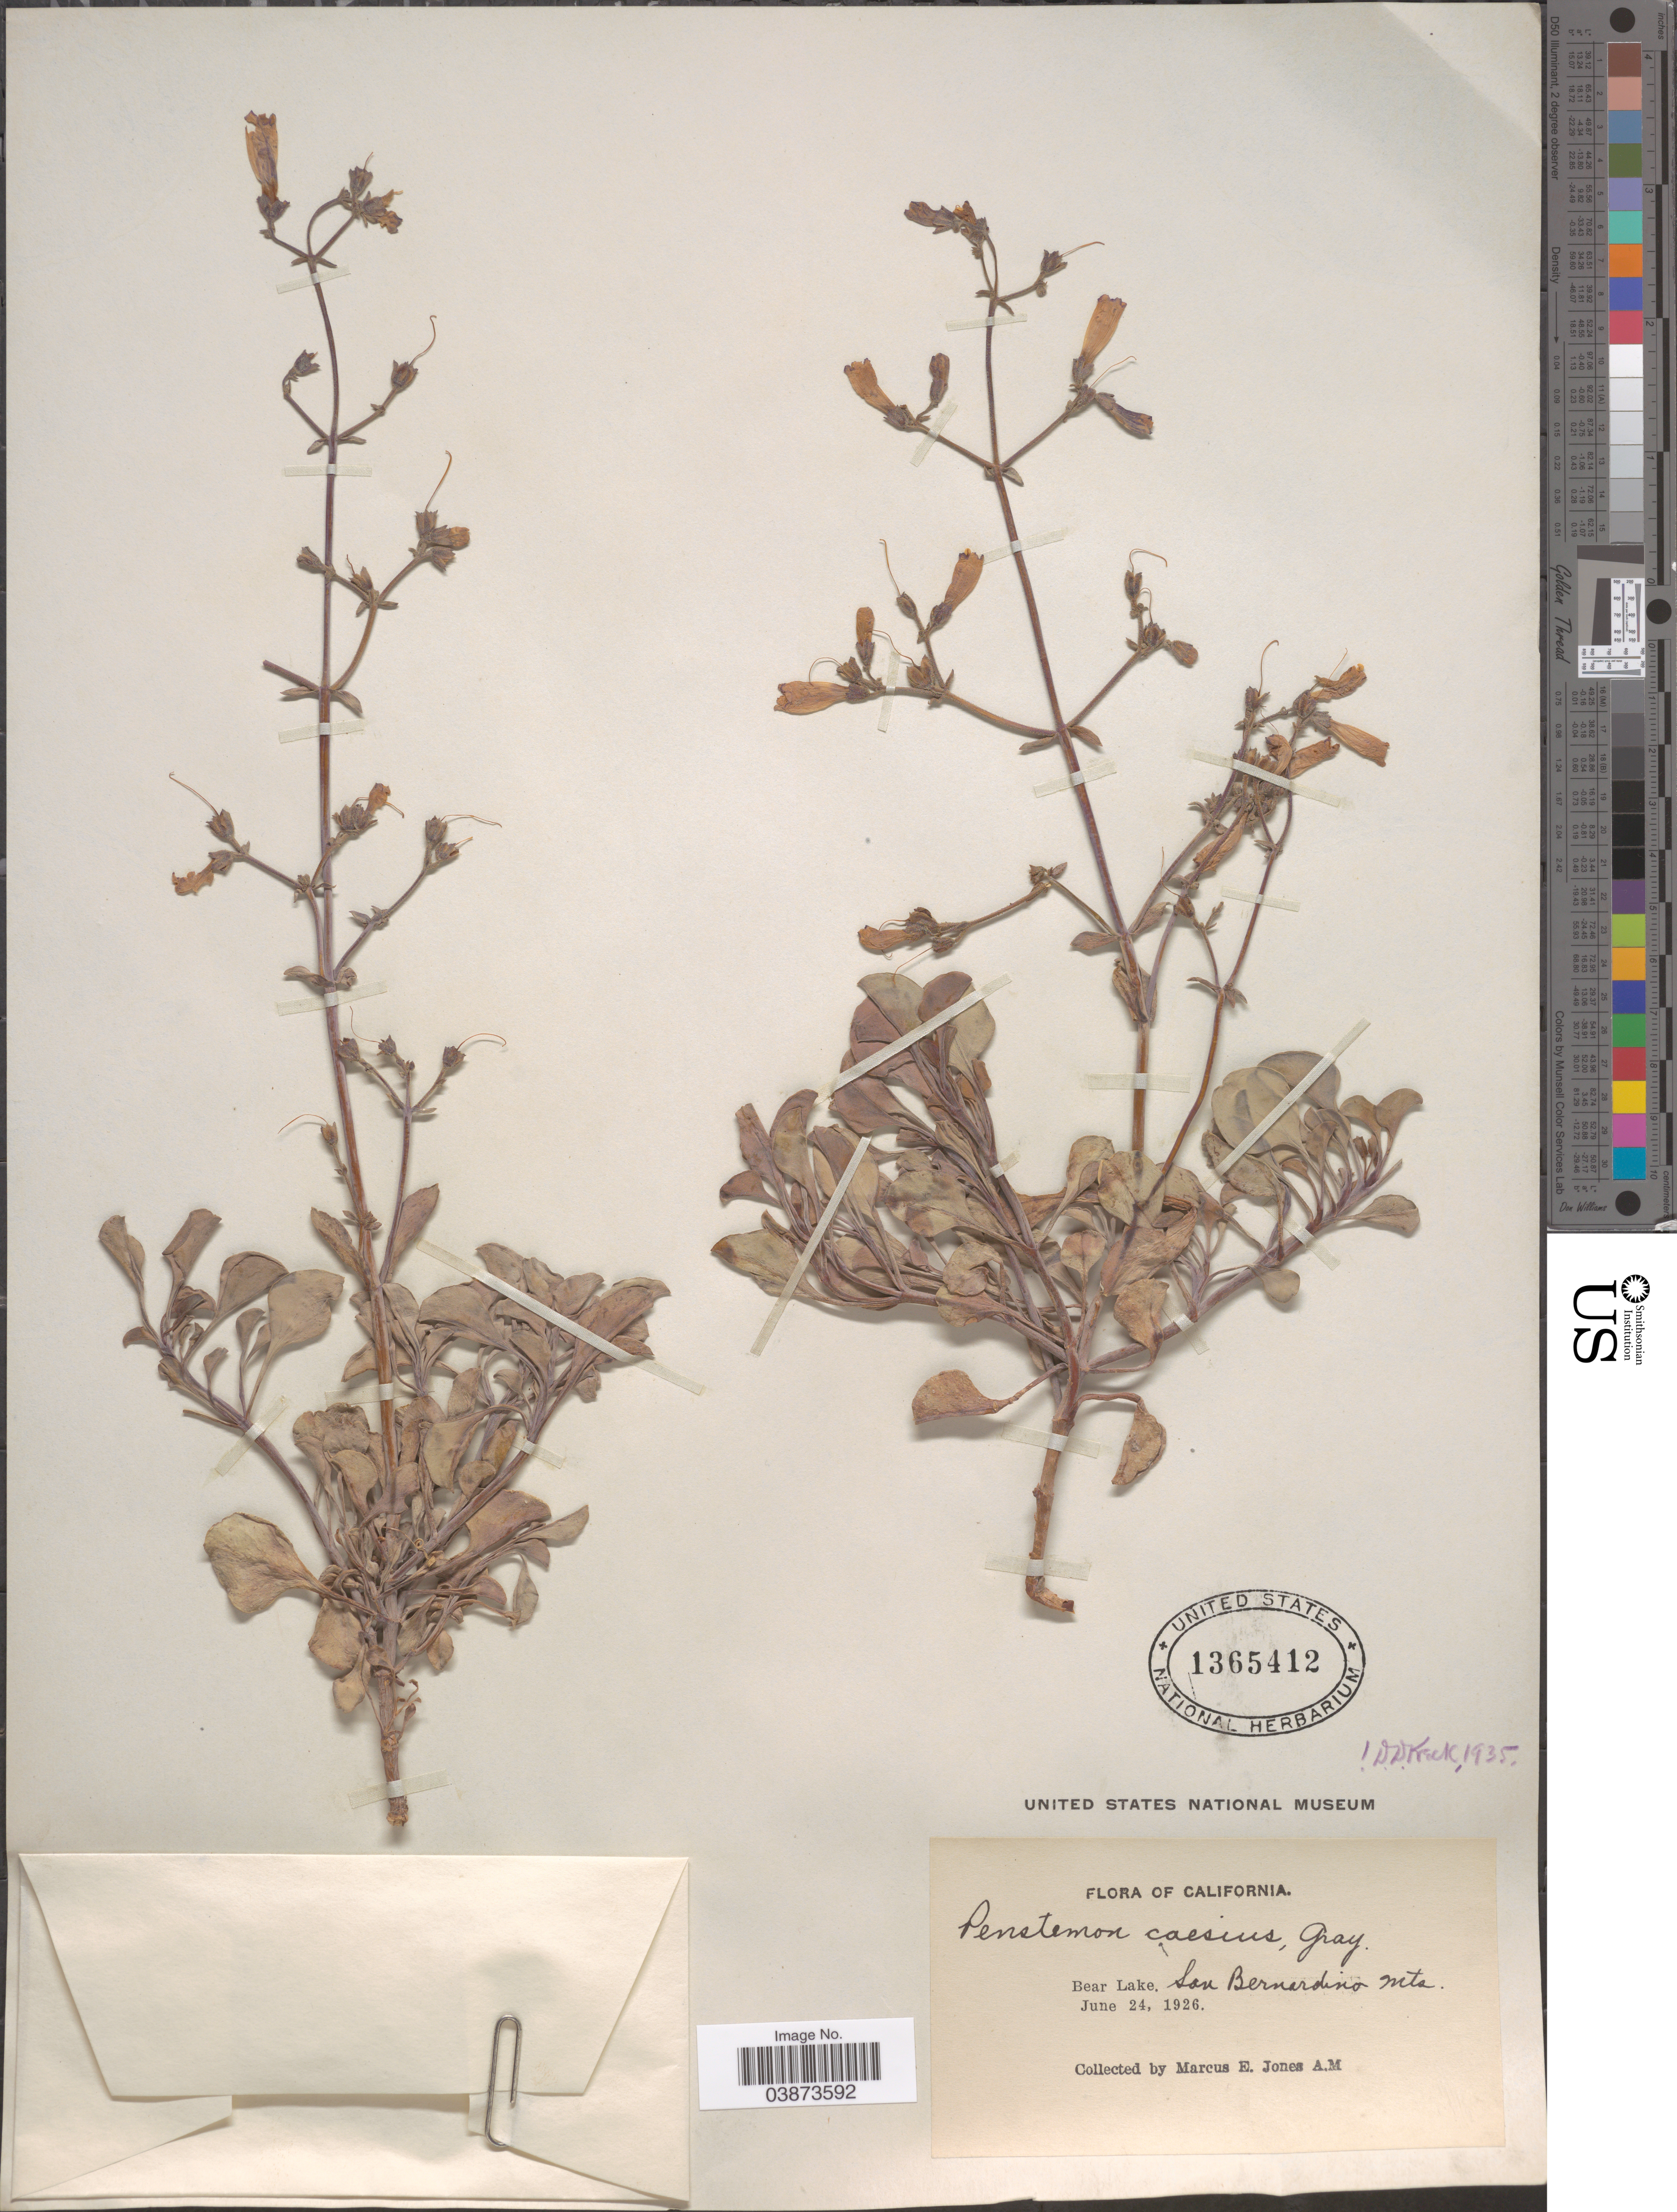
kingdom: Plantae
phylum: Tracheophyta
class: Magnoliopsida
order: Lamiales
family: Plantaginaceae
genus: Penstemon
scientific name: Penstemon caesius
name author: A. Gray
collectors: M. E. Jones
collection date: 1926-06-24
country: United States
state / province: California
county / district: San Bernardino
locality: Bear Lake. San Bernardino Mts.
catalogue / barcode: US 1365412